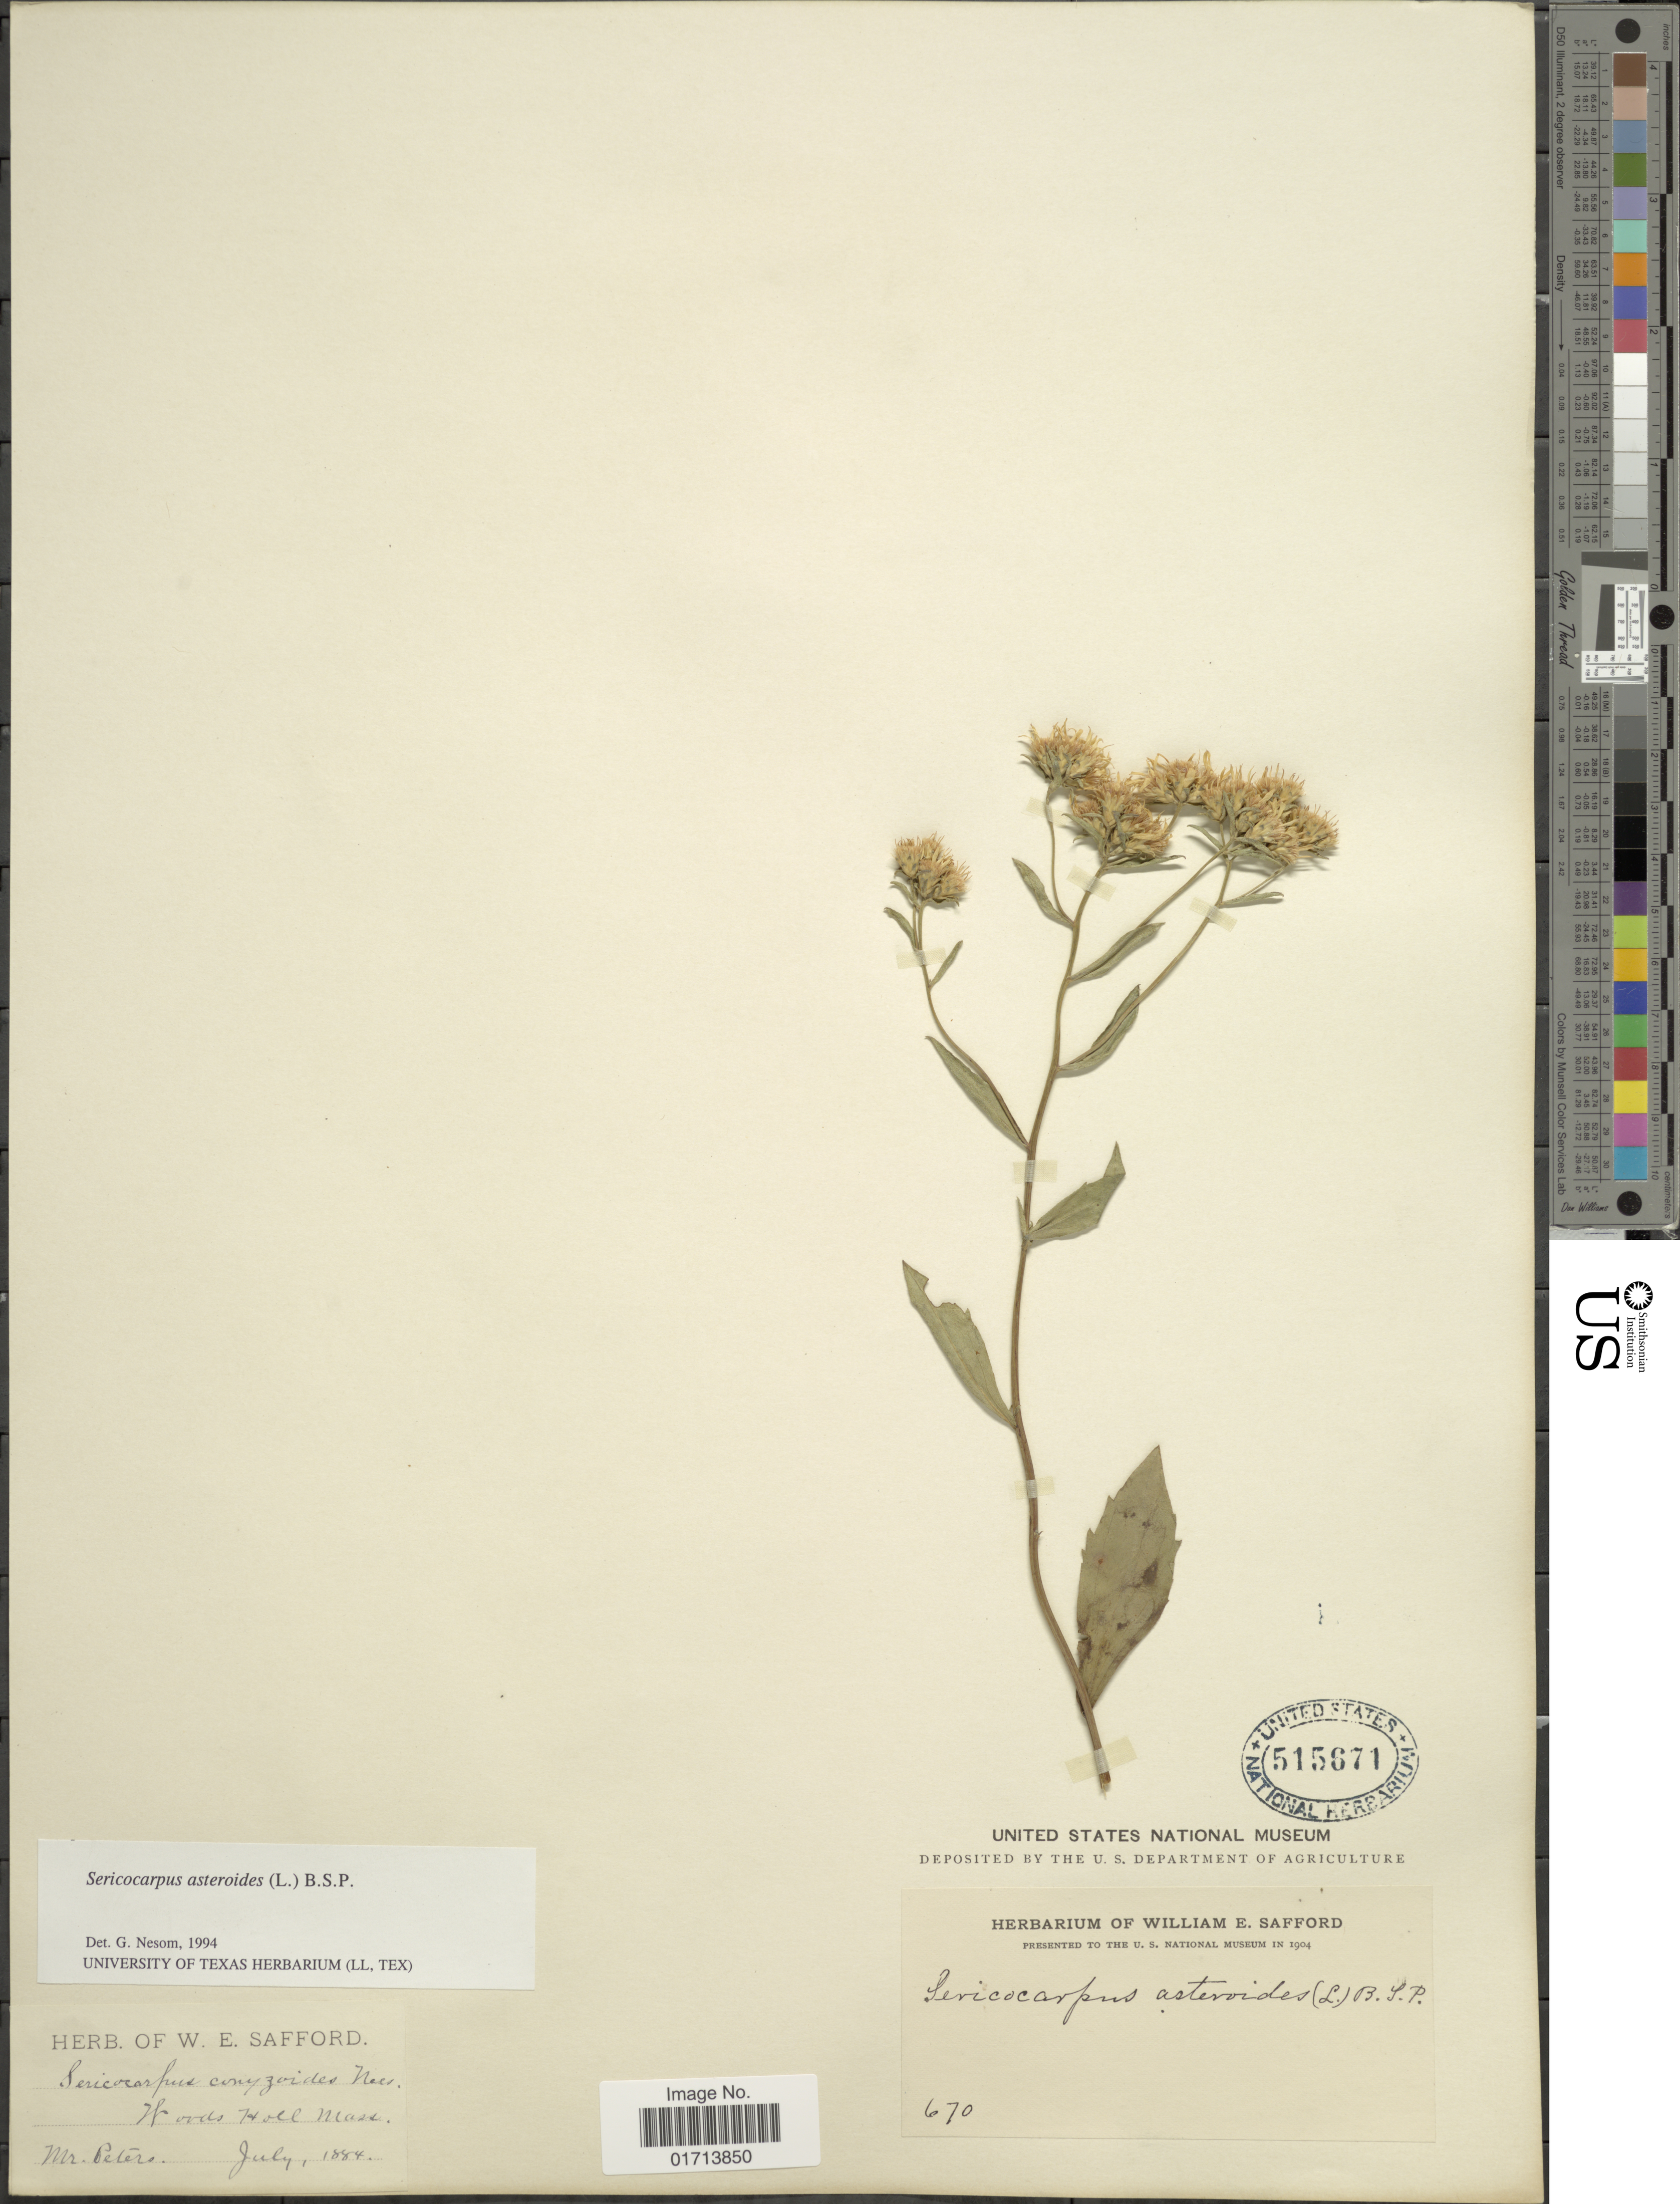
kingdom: Plantae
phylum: Tracheophyta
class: Magnoliopsida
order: Asterales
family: Asteraceae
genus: Sericocarpus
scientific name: Sericocarpus asteroides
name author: (L.) Britton, Stearns & Poggenb.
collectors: -. Peters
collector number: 670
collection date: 1884-07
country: United States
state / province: Massachusetts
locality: Woods Holl Mass.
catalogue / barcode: US 515671